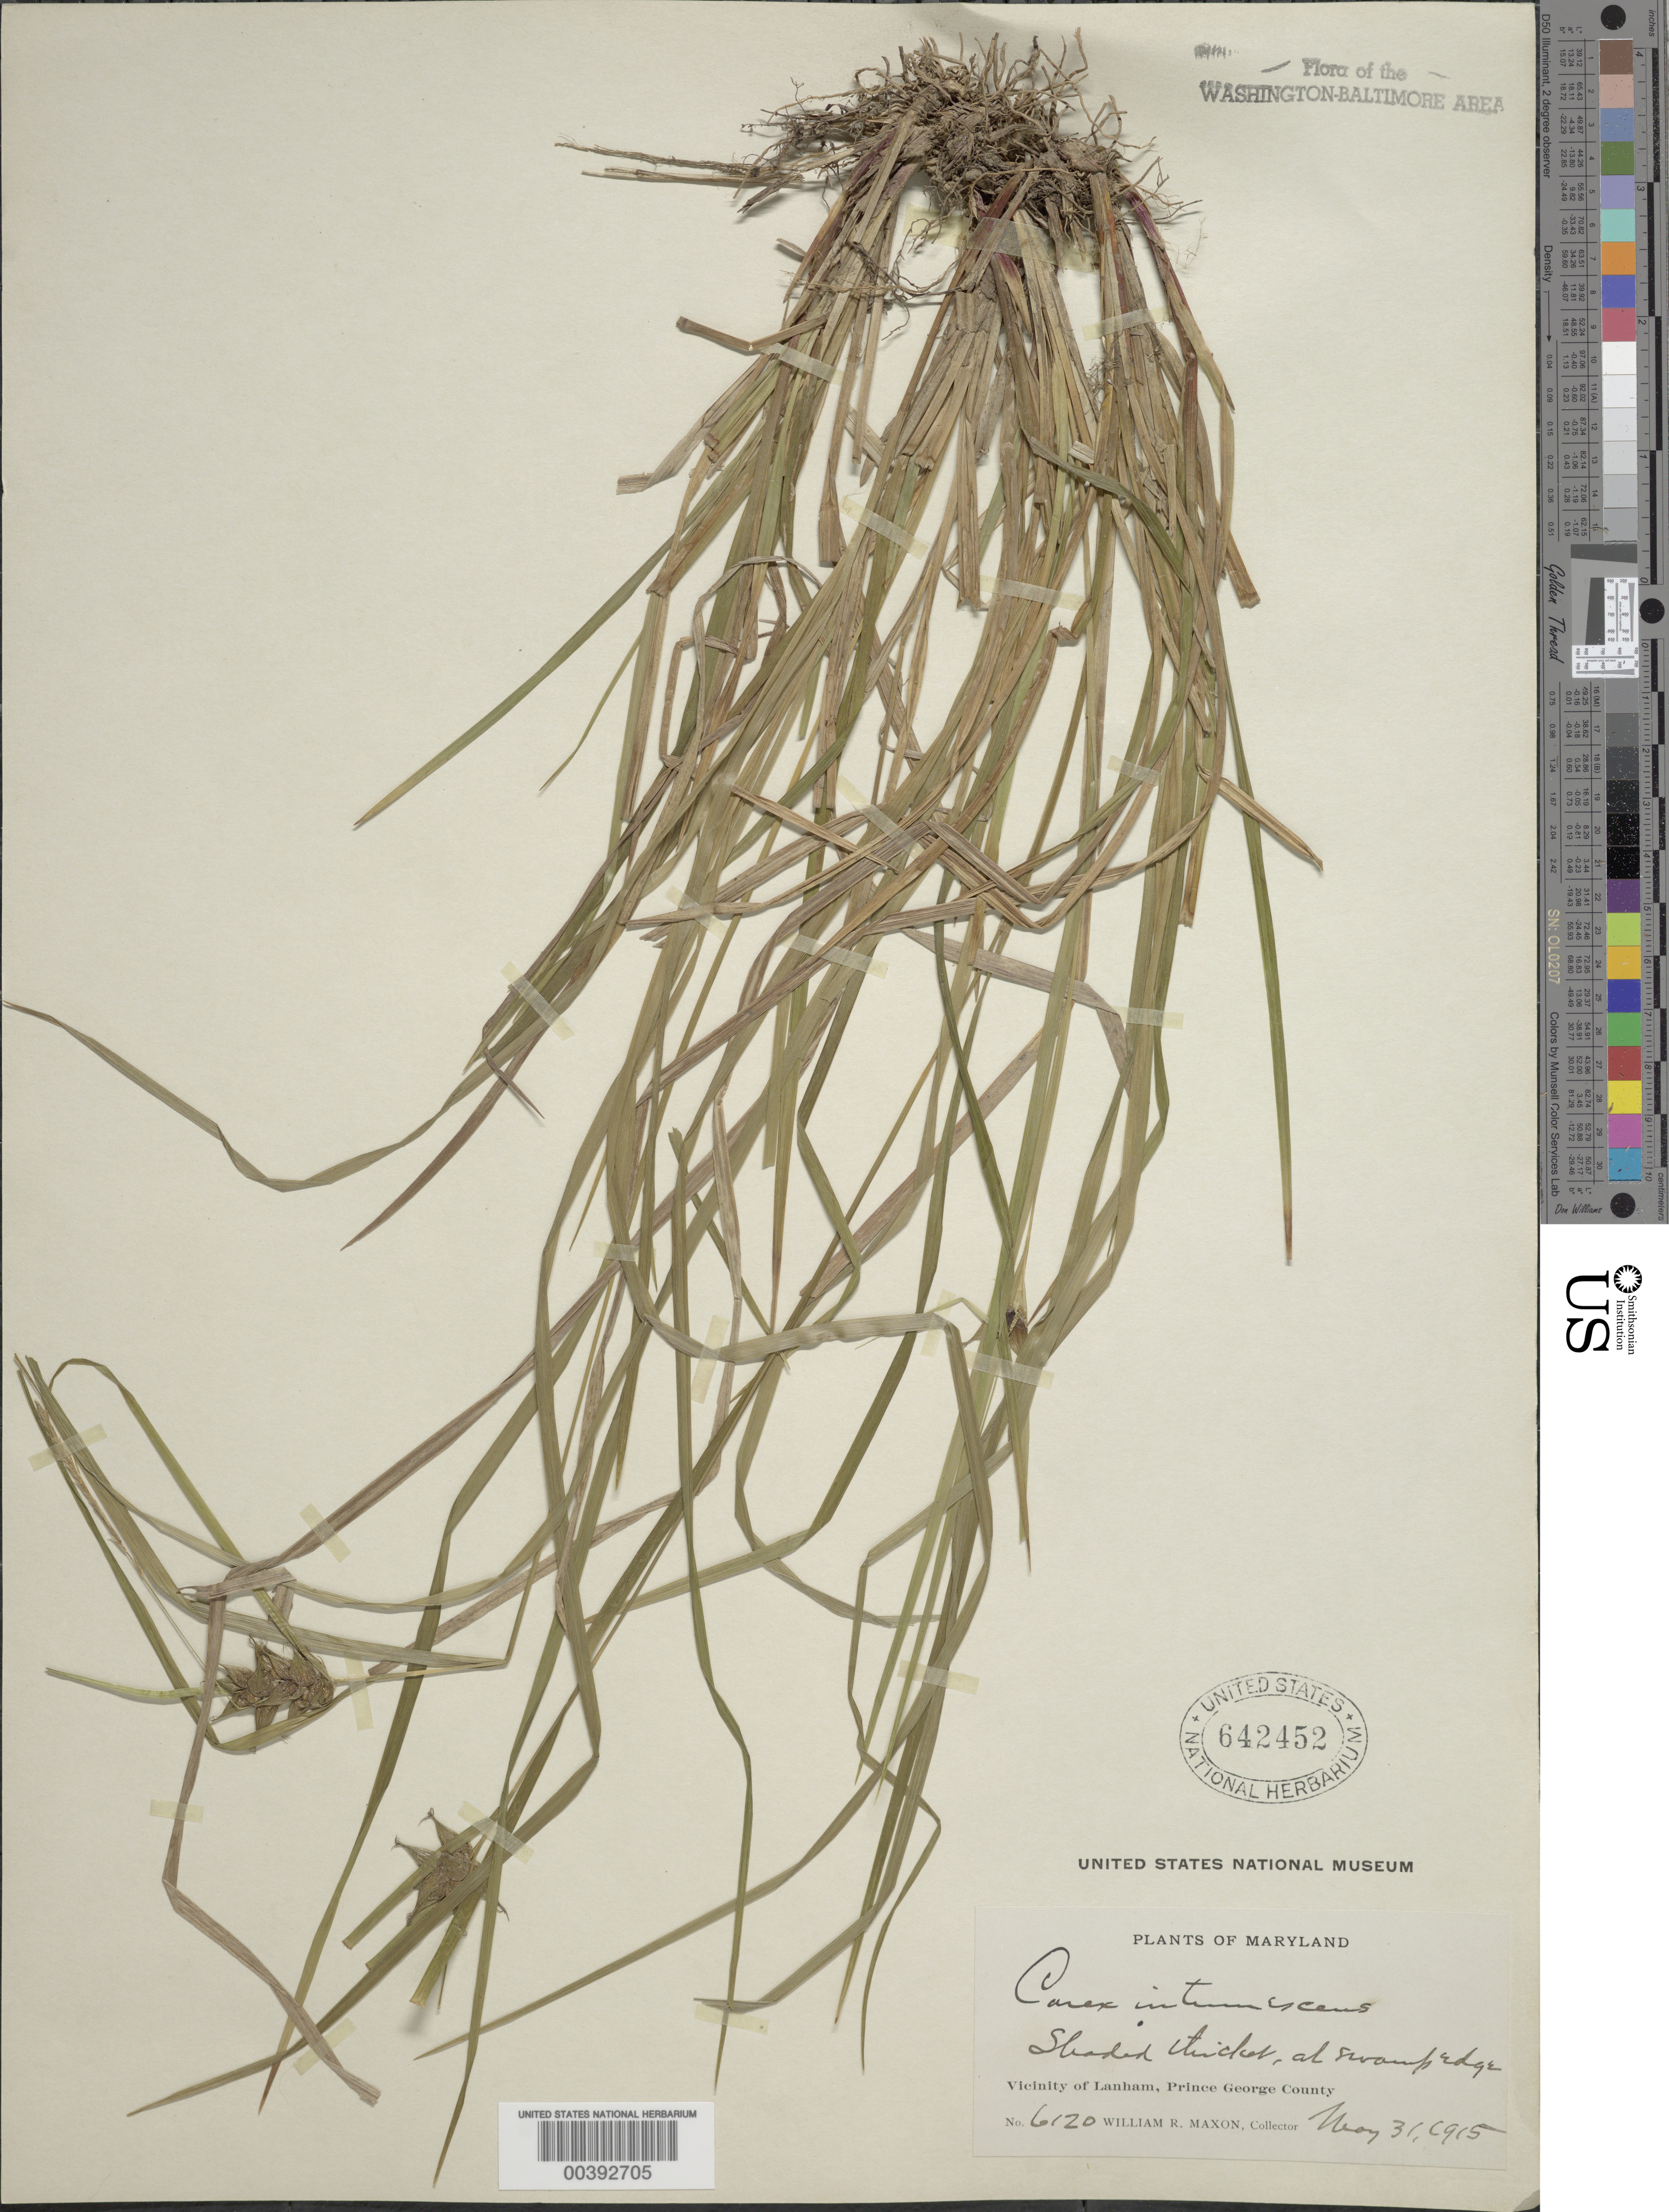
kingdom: Plantae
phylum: Tracheophyta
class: Liliopsida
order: Poales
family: Cyperaceae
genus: Carex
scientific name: Carex intumescens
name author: Rudge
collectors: W. R. Maxon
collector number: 6120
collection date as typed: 31 May 1915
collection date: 1915-05-31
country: United States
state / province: Maryland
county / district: Prince George's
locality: Lanham vicinity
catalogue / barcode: US 642452